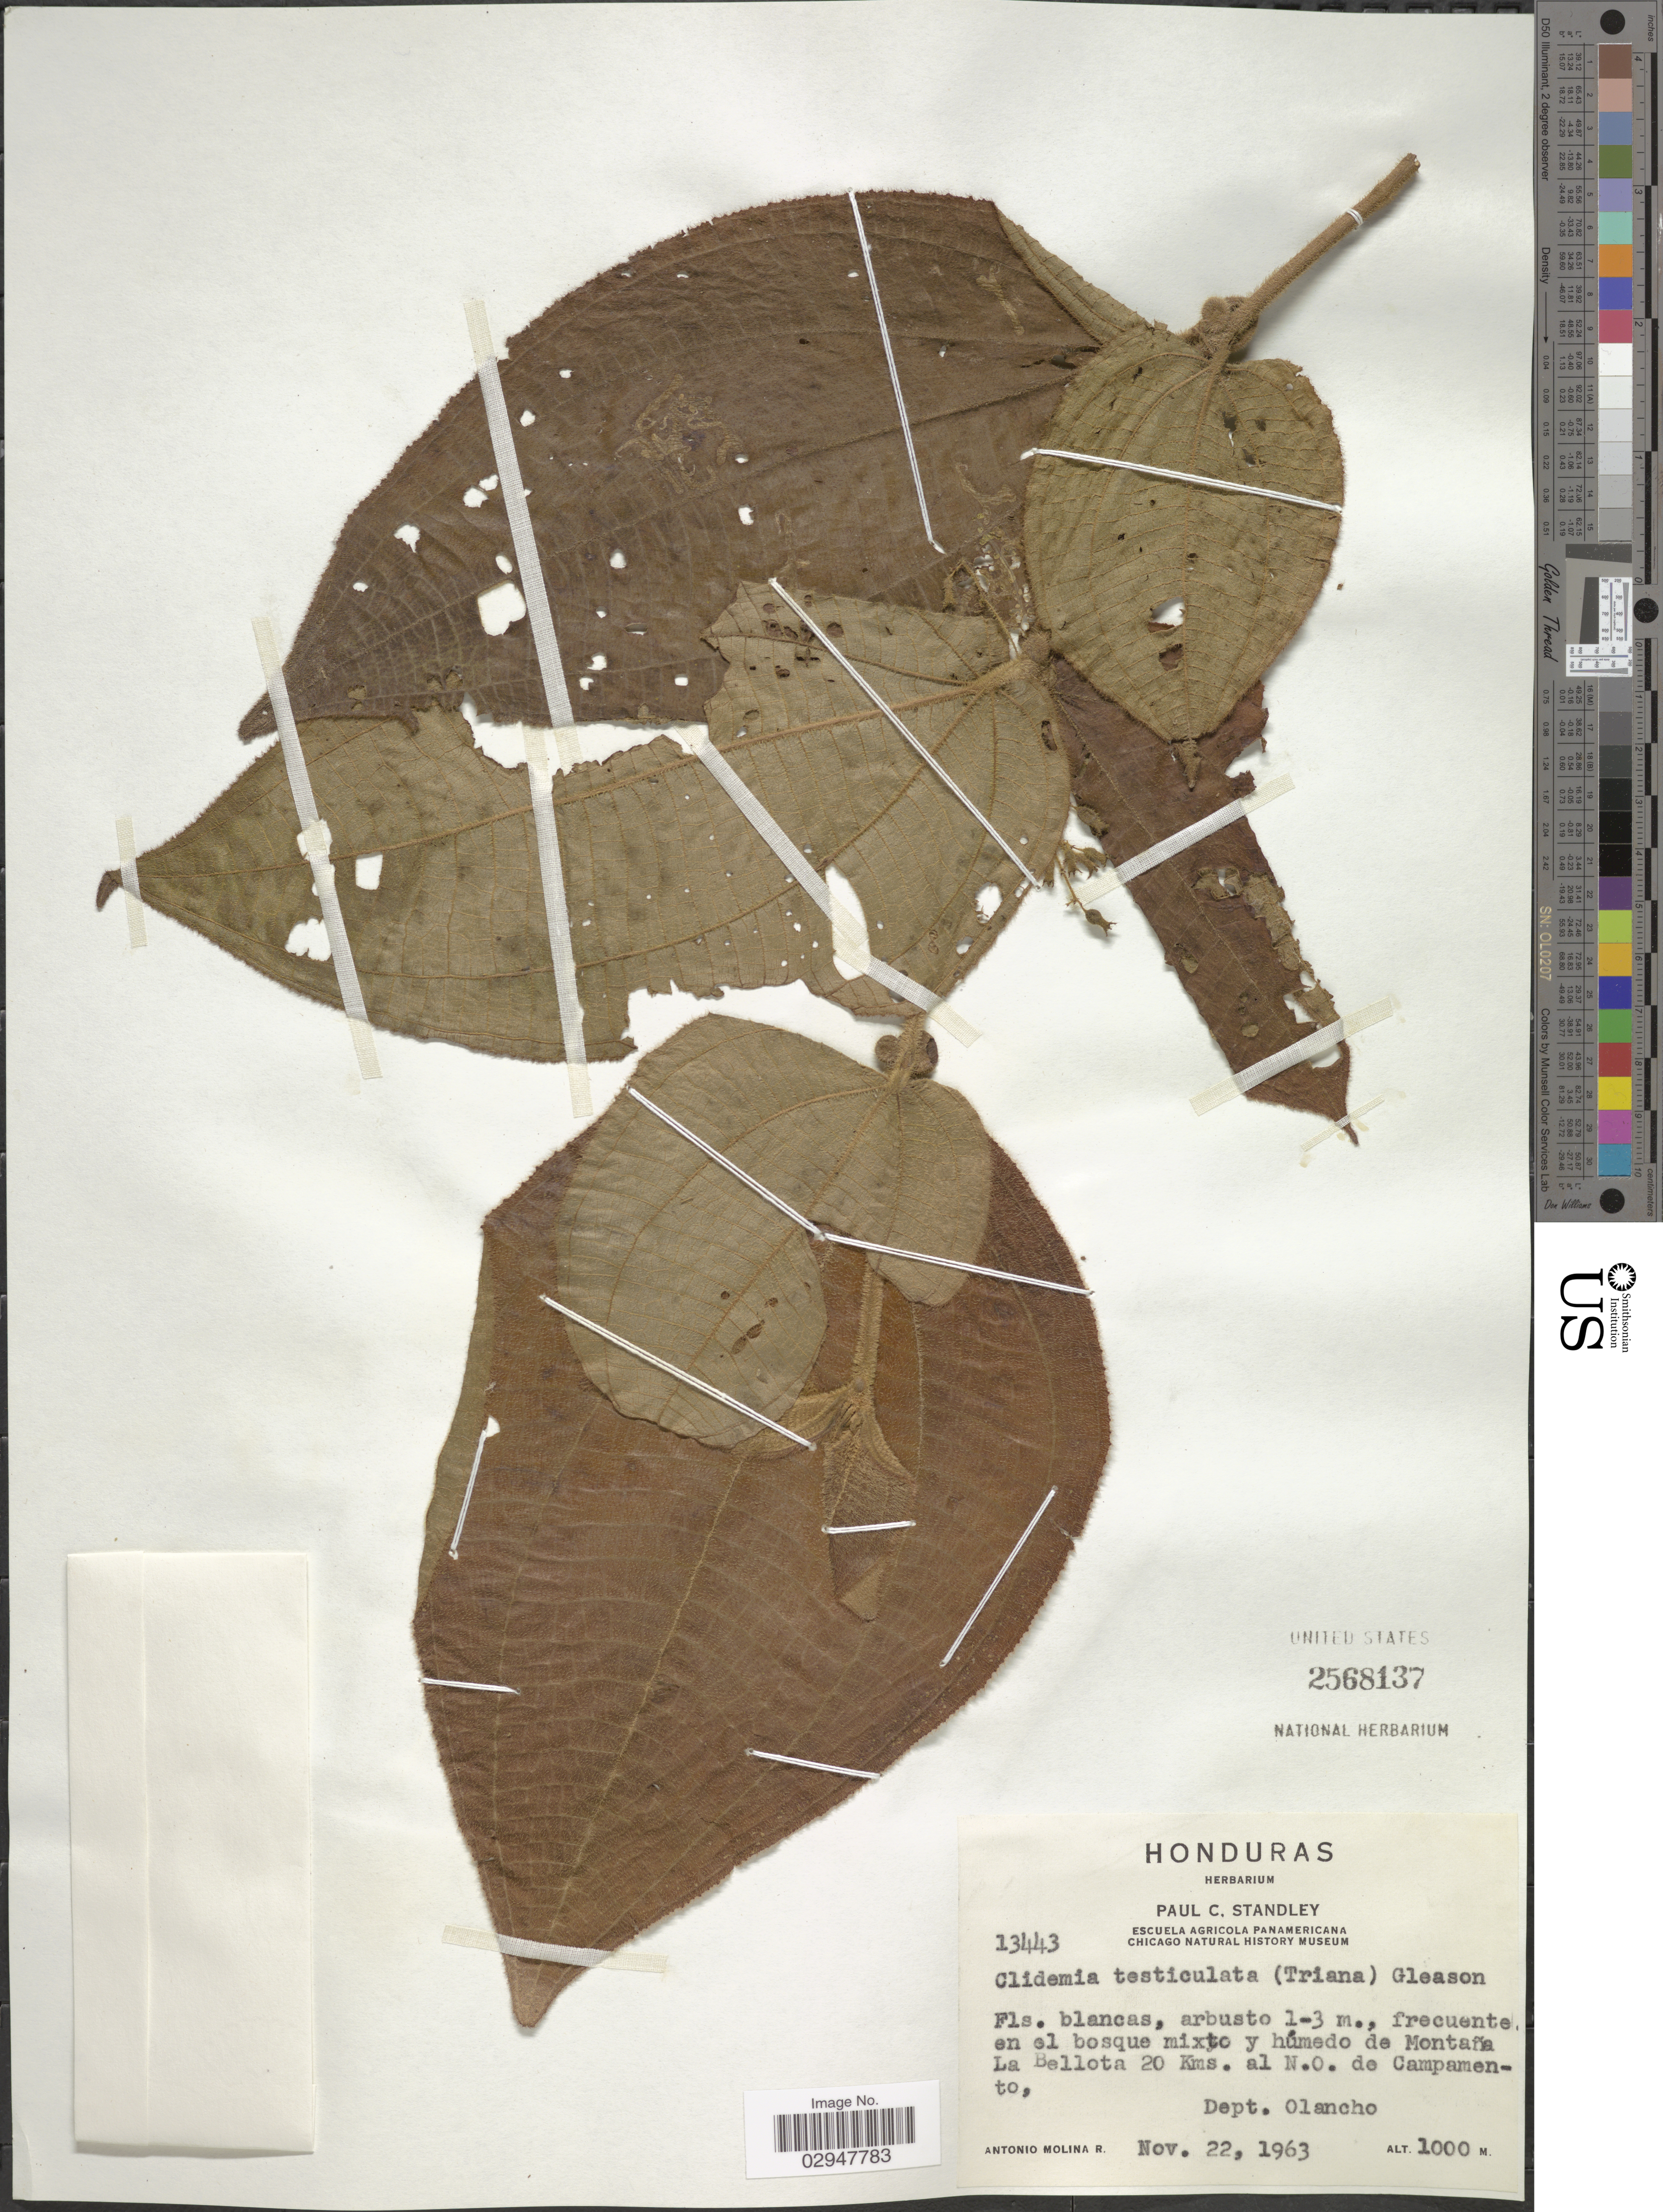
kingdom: Plantae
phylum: Tracheophyta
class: Magnoliopsida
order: Myrtales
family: Melastomataceae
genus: Clidemia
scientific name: Clidemia elata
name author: Pittier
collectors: A. Molina R.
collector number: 13443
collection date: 1963-11-22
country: Honduras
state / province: Olancho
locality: Frecuente en el bosque mixto y húmedo de Montaña La Bellota 20 Kms. al N.O. de Campamento, Dept. Olancho.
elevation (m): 1000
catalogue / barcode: US 2568137